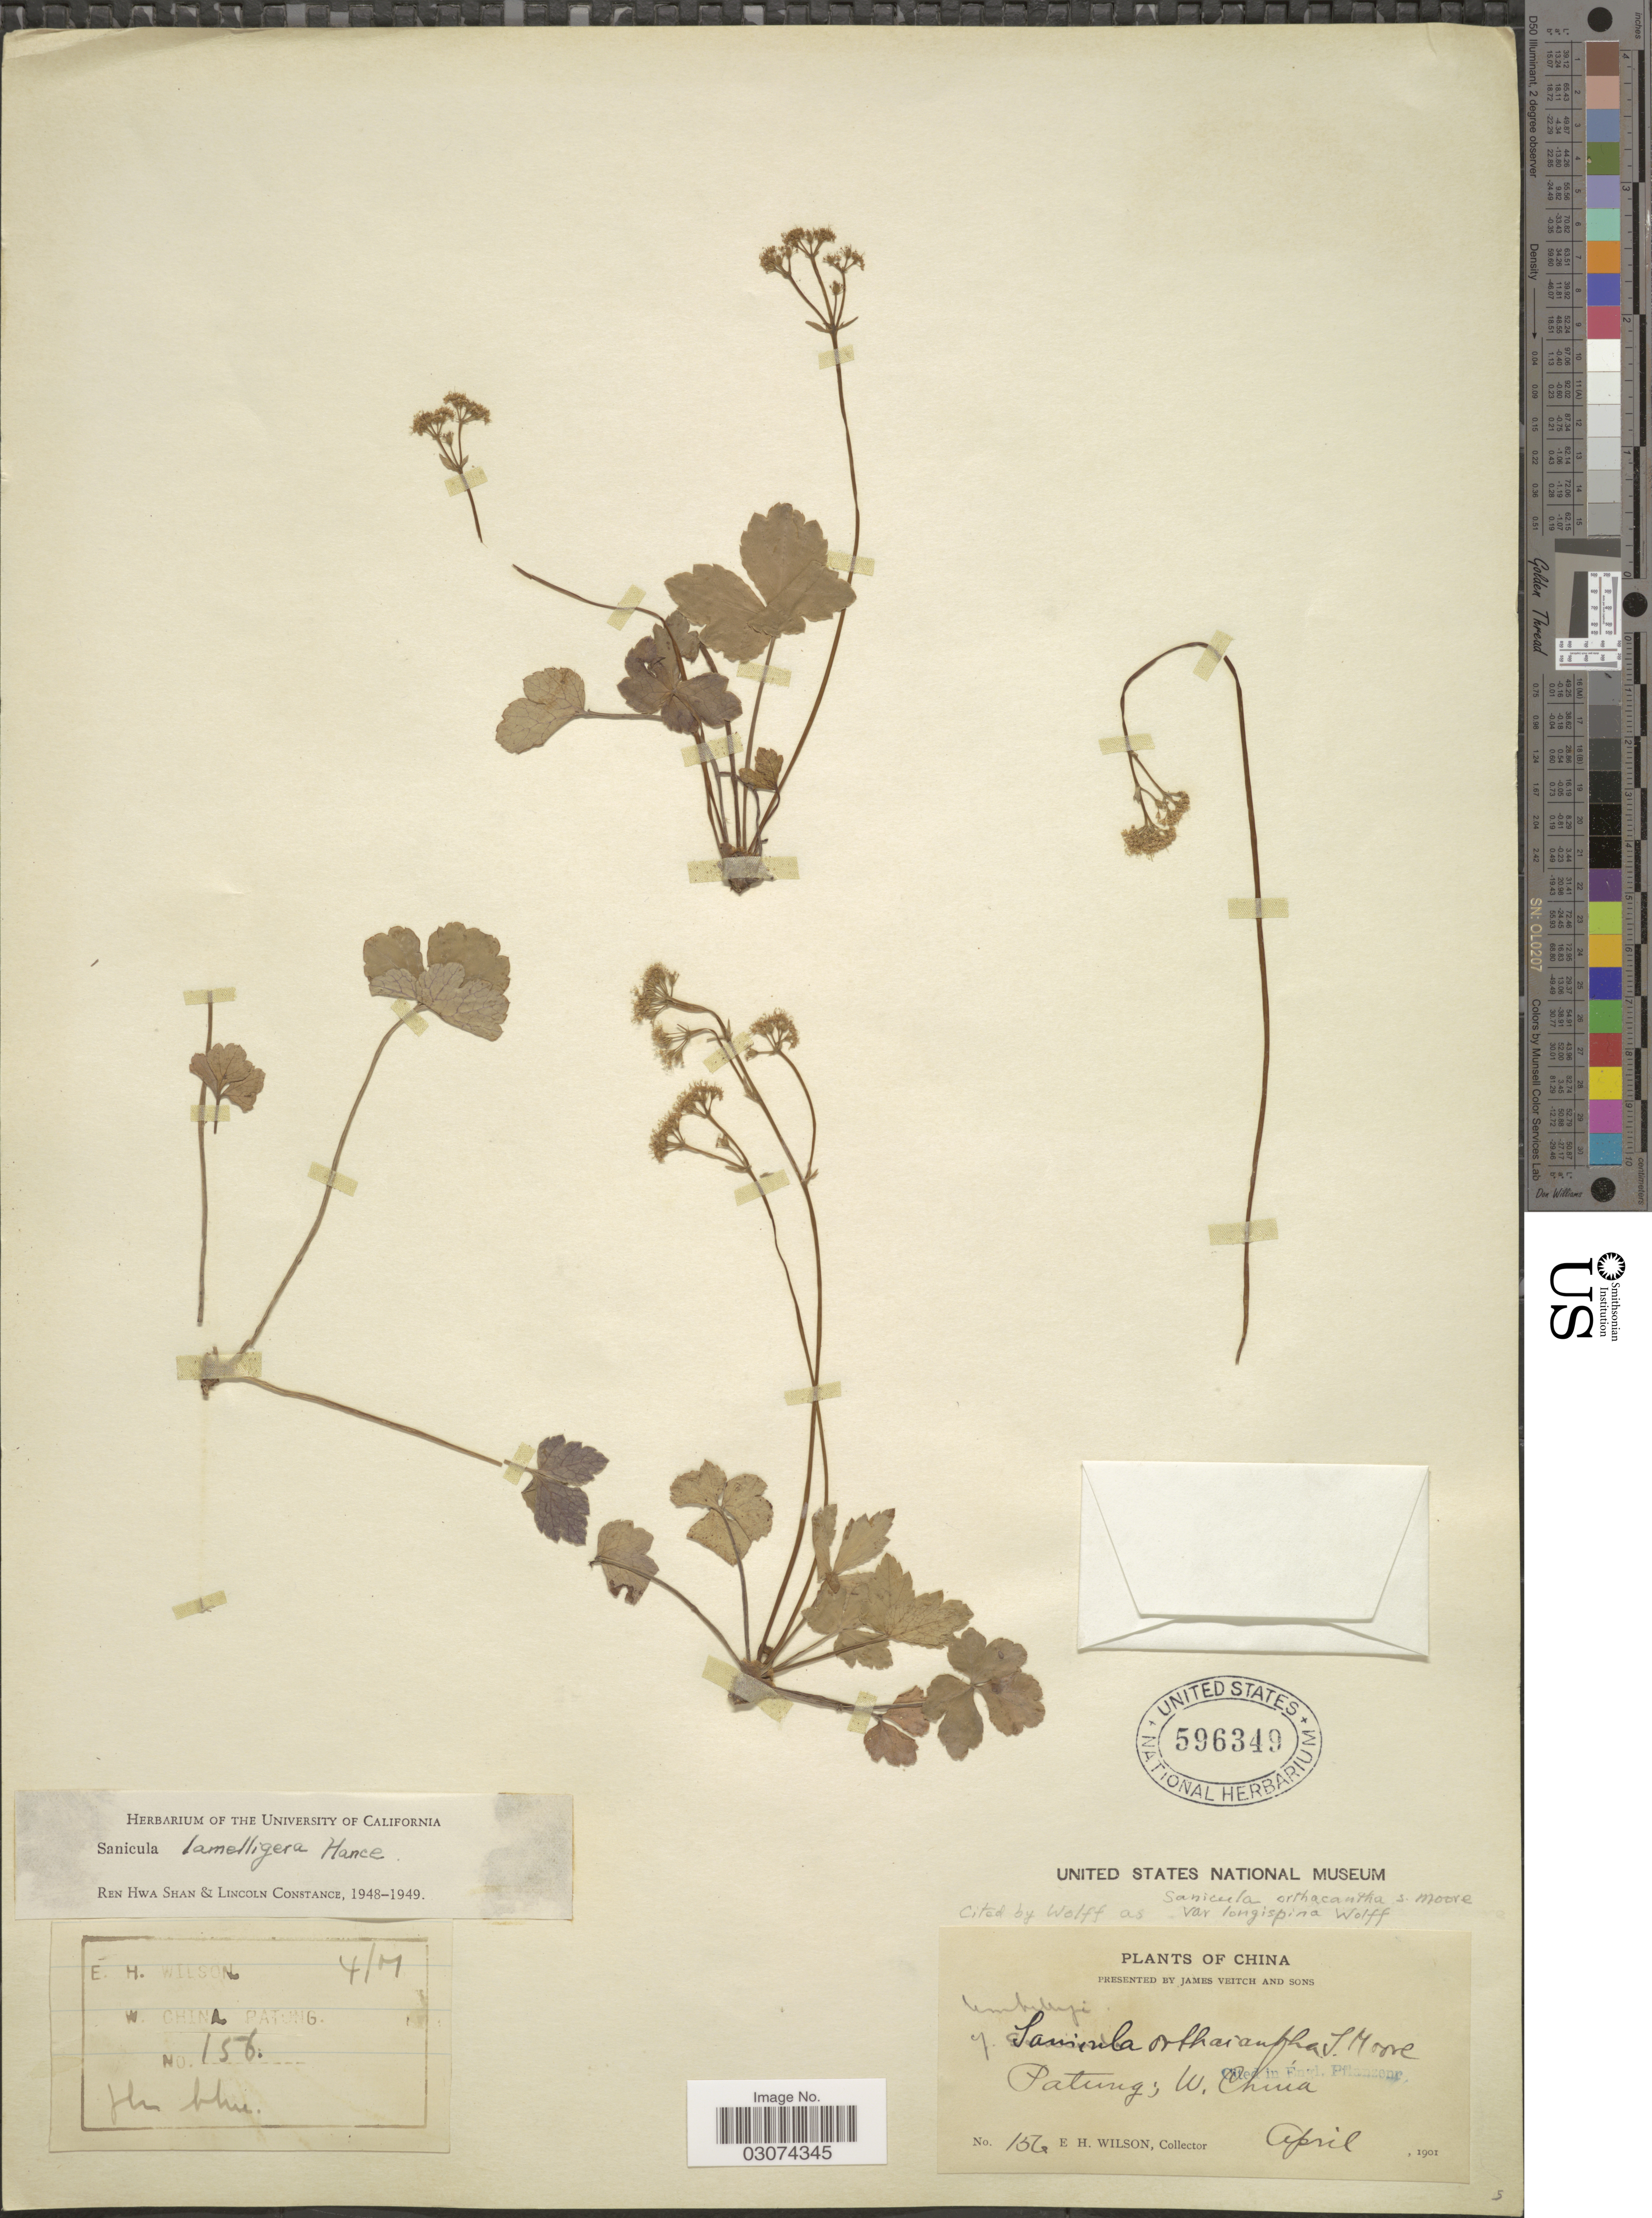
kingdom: Plantae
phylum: Tracheophyta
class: Magnoliopsida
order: Apiales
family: Apiaceae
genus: Sanicula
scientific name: Sanicula lamelligera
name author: Hance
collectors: E. Wilson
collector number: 156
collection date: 1901-04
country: China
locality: Patung; W. China.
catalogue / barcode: US 596349